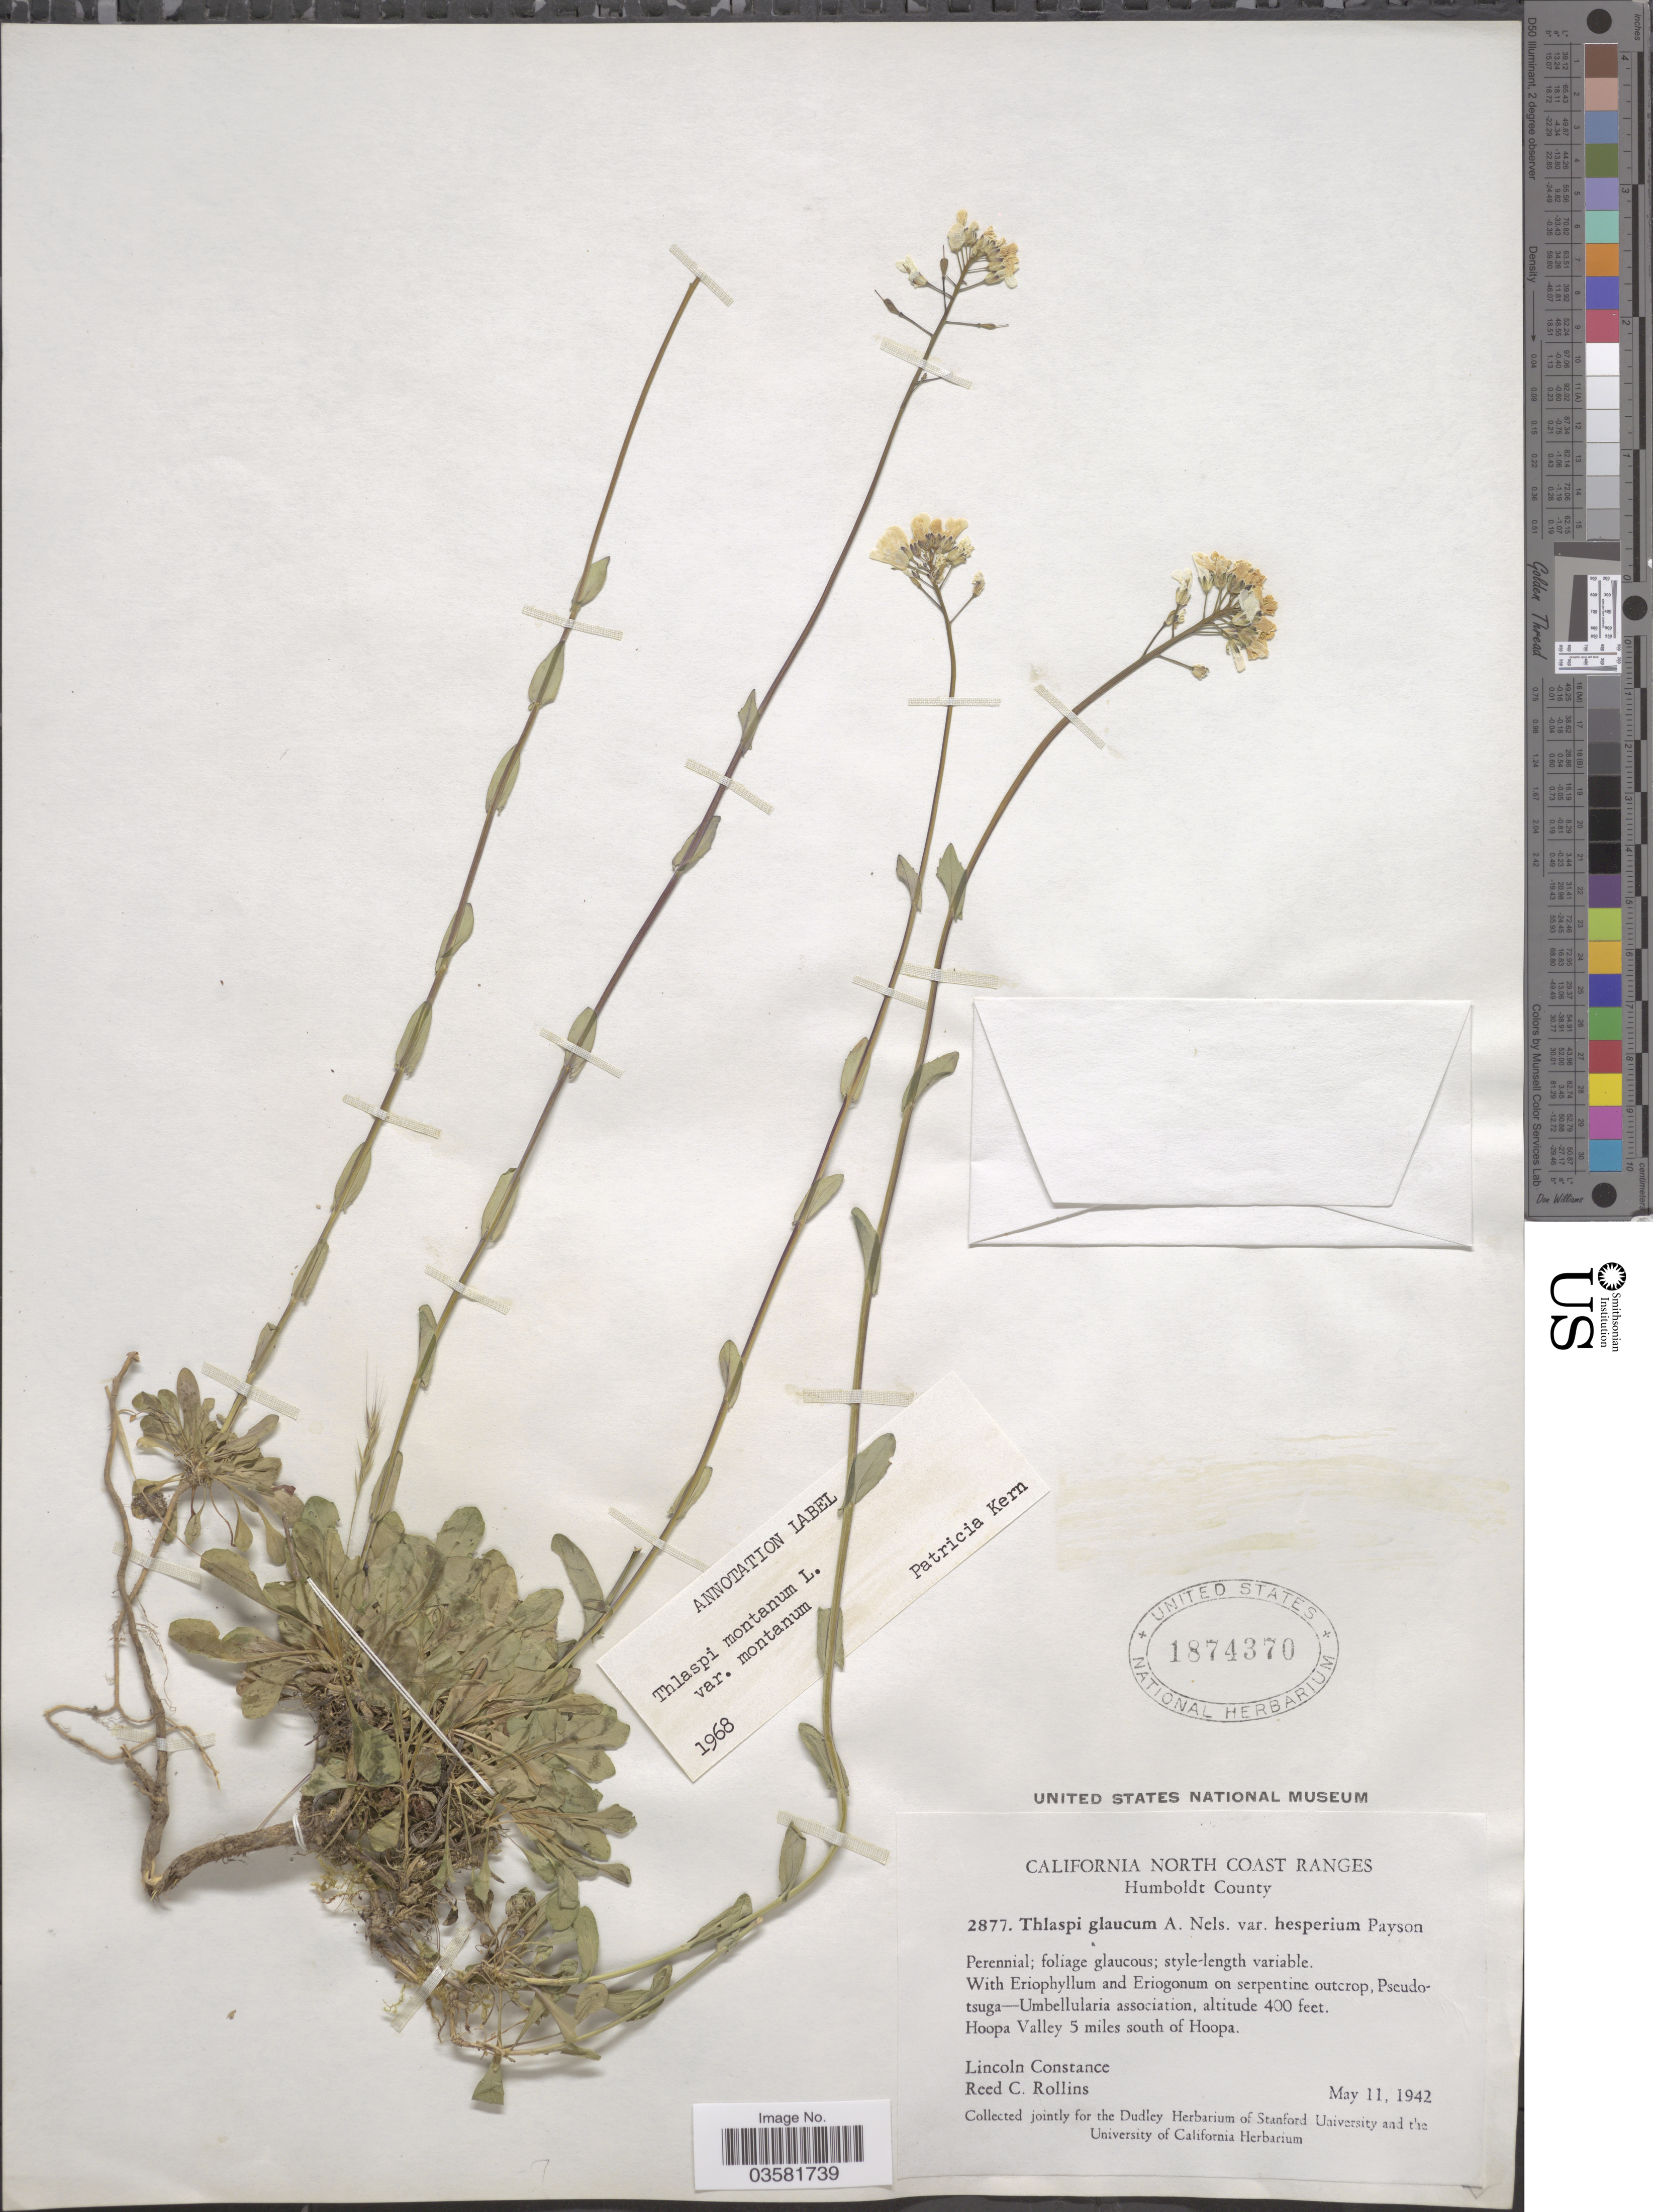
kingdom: Plantae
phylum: Tracheophyta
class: Magnoliopsida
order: Brassicales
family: Brassicaceae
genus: Thlaspi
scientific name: Thlaspi montanum var. montanum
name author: L.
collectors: L. Constance & R. C. Rollins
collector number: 2877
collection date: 1942-05-11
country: United States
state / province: California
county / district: Humboldt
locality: California North Coast Ranges. Humboldt County. Hoopa Valley 5 miles south of Hoopa.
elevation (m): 122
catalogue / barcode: US 1874370